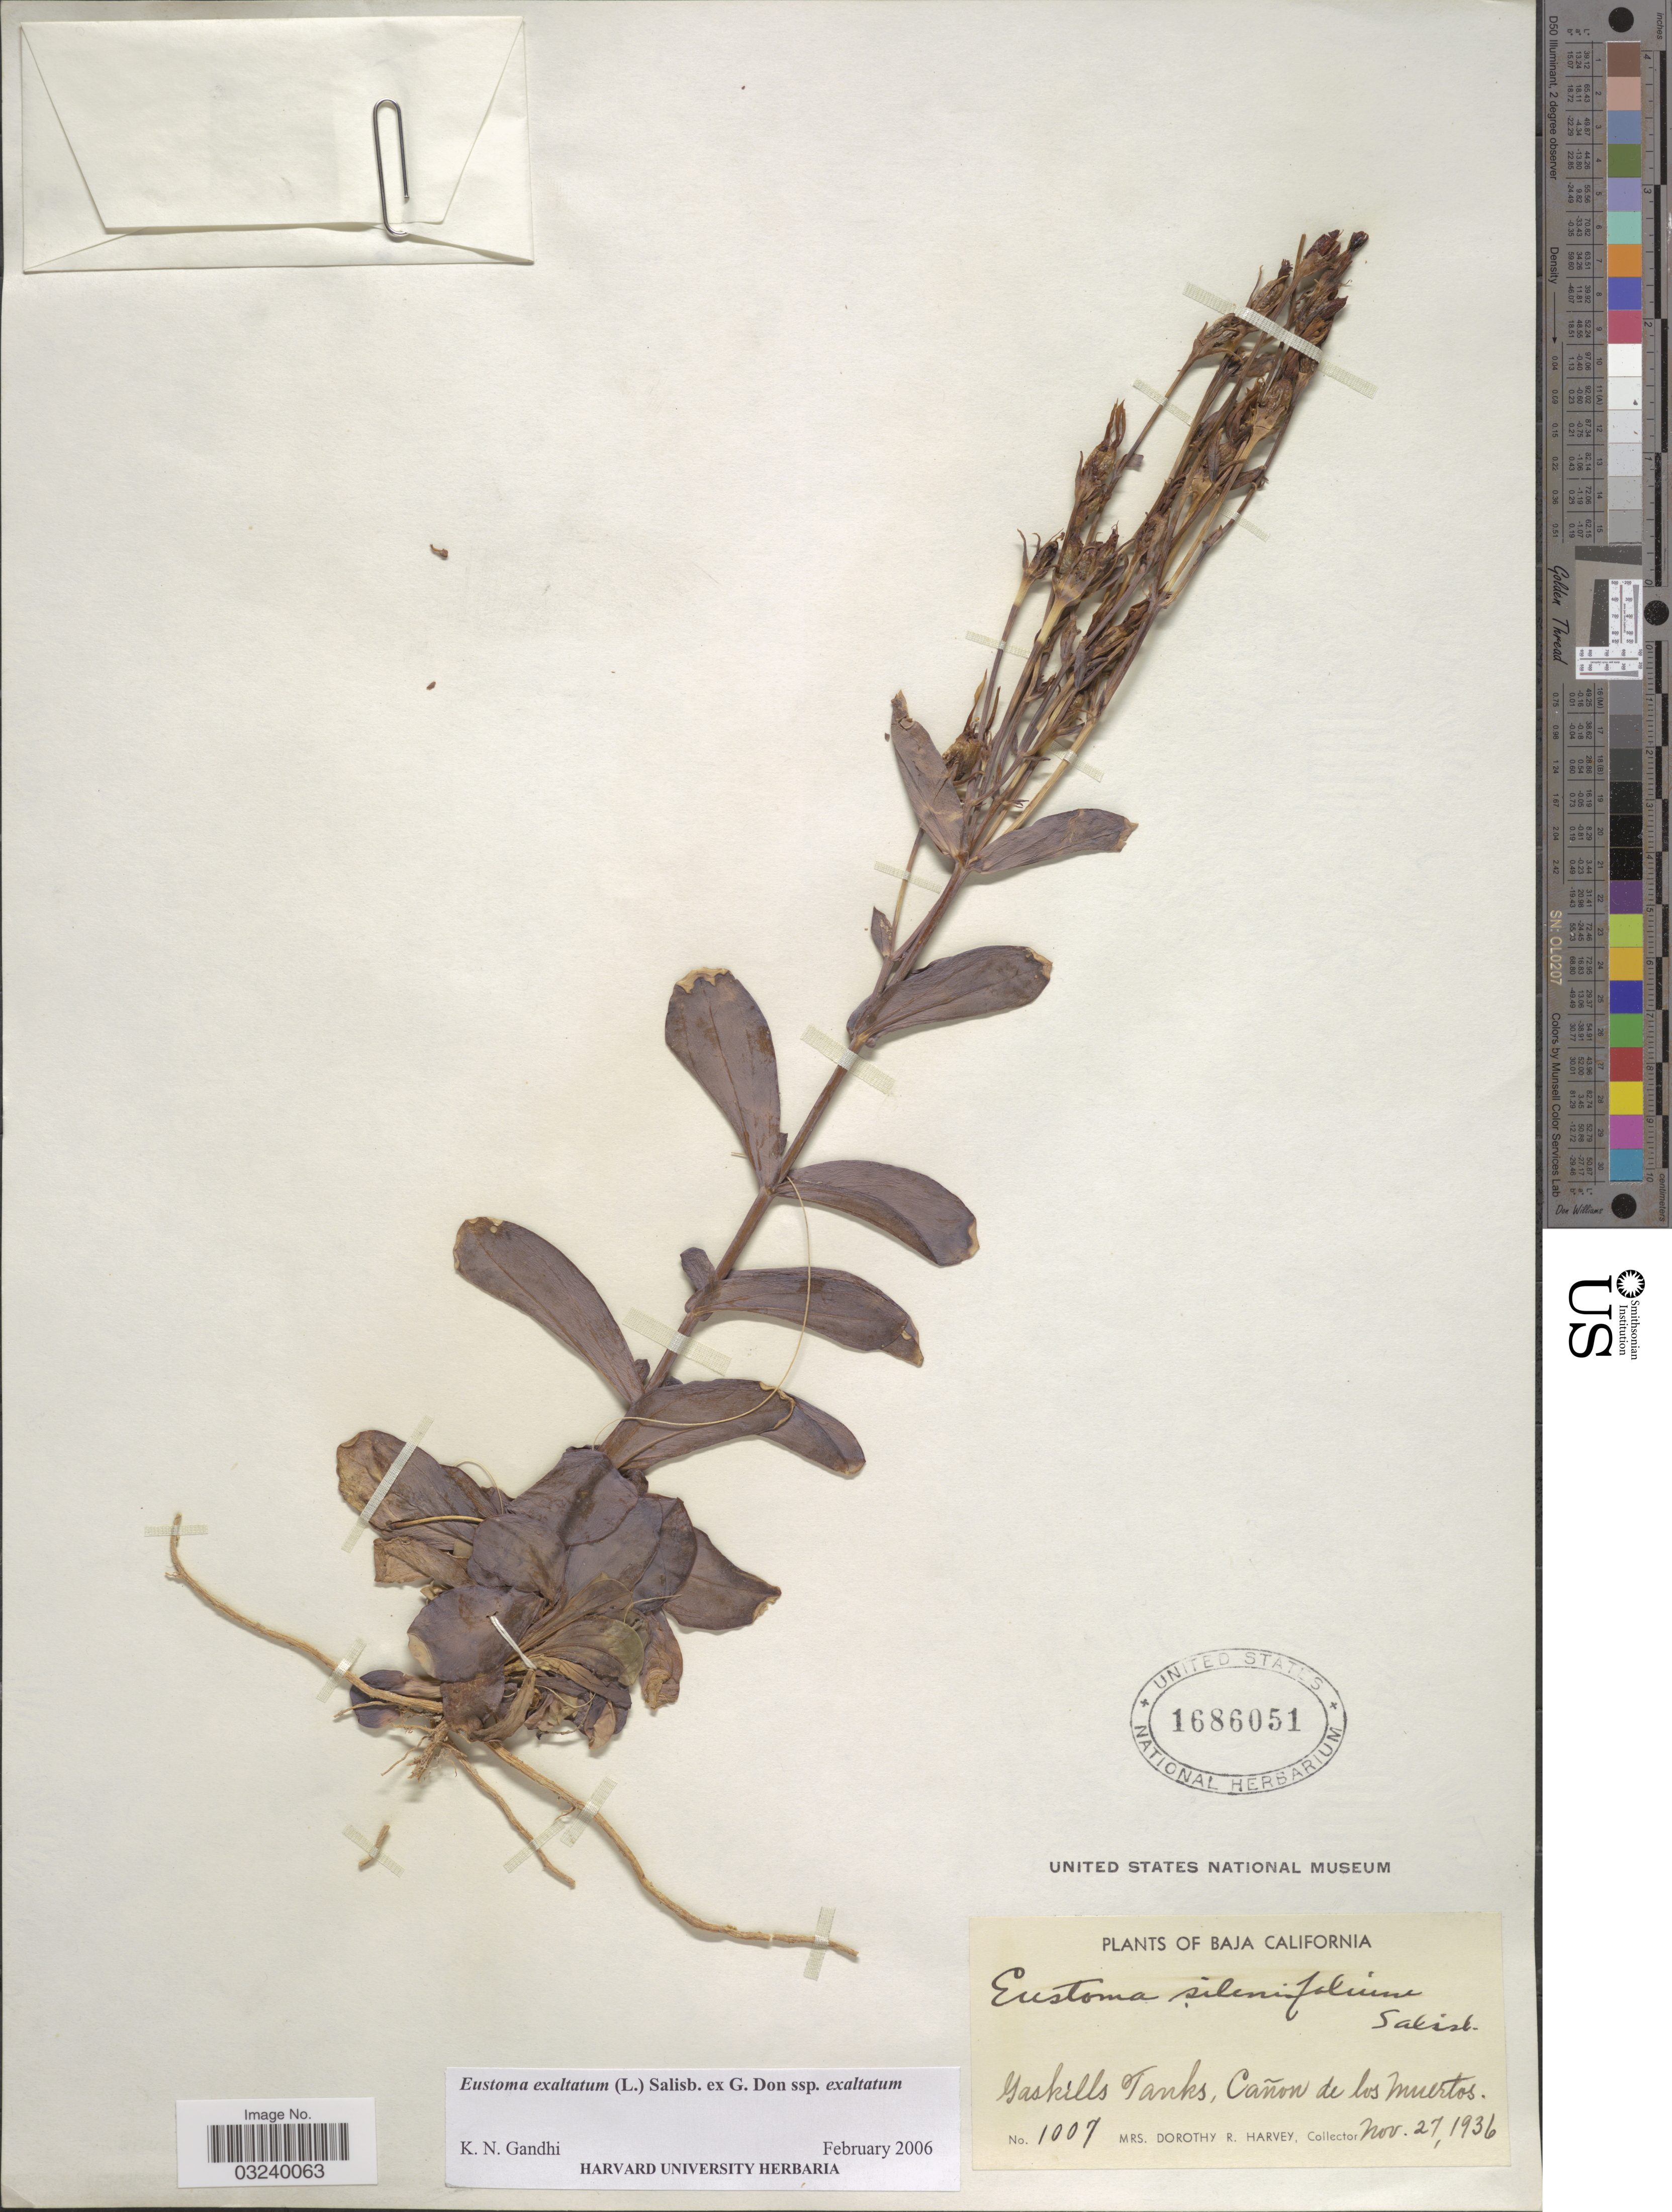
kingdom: Plantae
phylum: Tracheophyta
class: Magnoliopsida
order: Gentianales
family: Gentianaceae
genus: Eustoma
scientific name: Eustoma exaltatum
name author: (L.) Salisb. ex Don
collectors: Harvey, Mrs. D. R.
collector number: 1007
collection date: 1936-11-27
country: Mexico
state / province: Baja California Norte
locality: Gaskills Tanks, Cañon de los Muertos.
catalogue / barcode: US 1686051